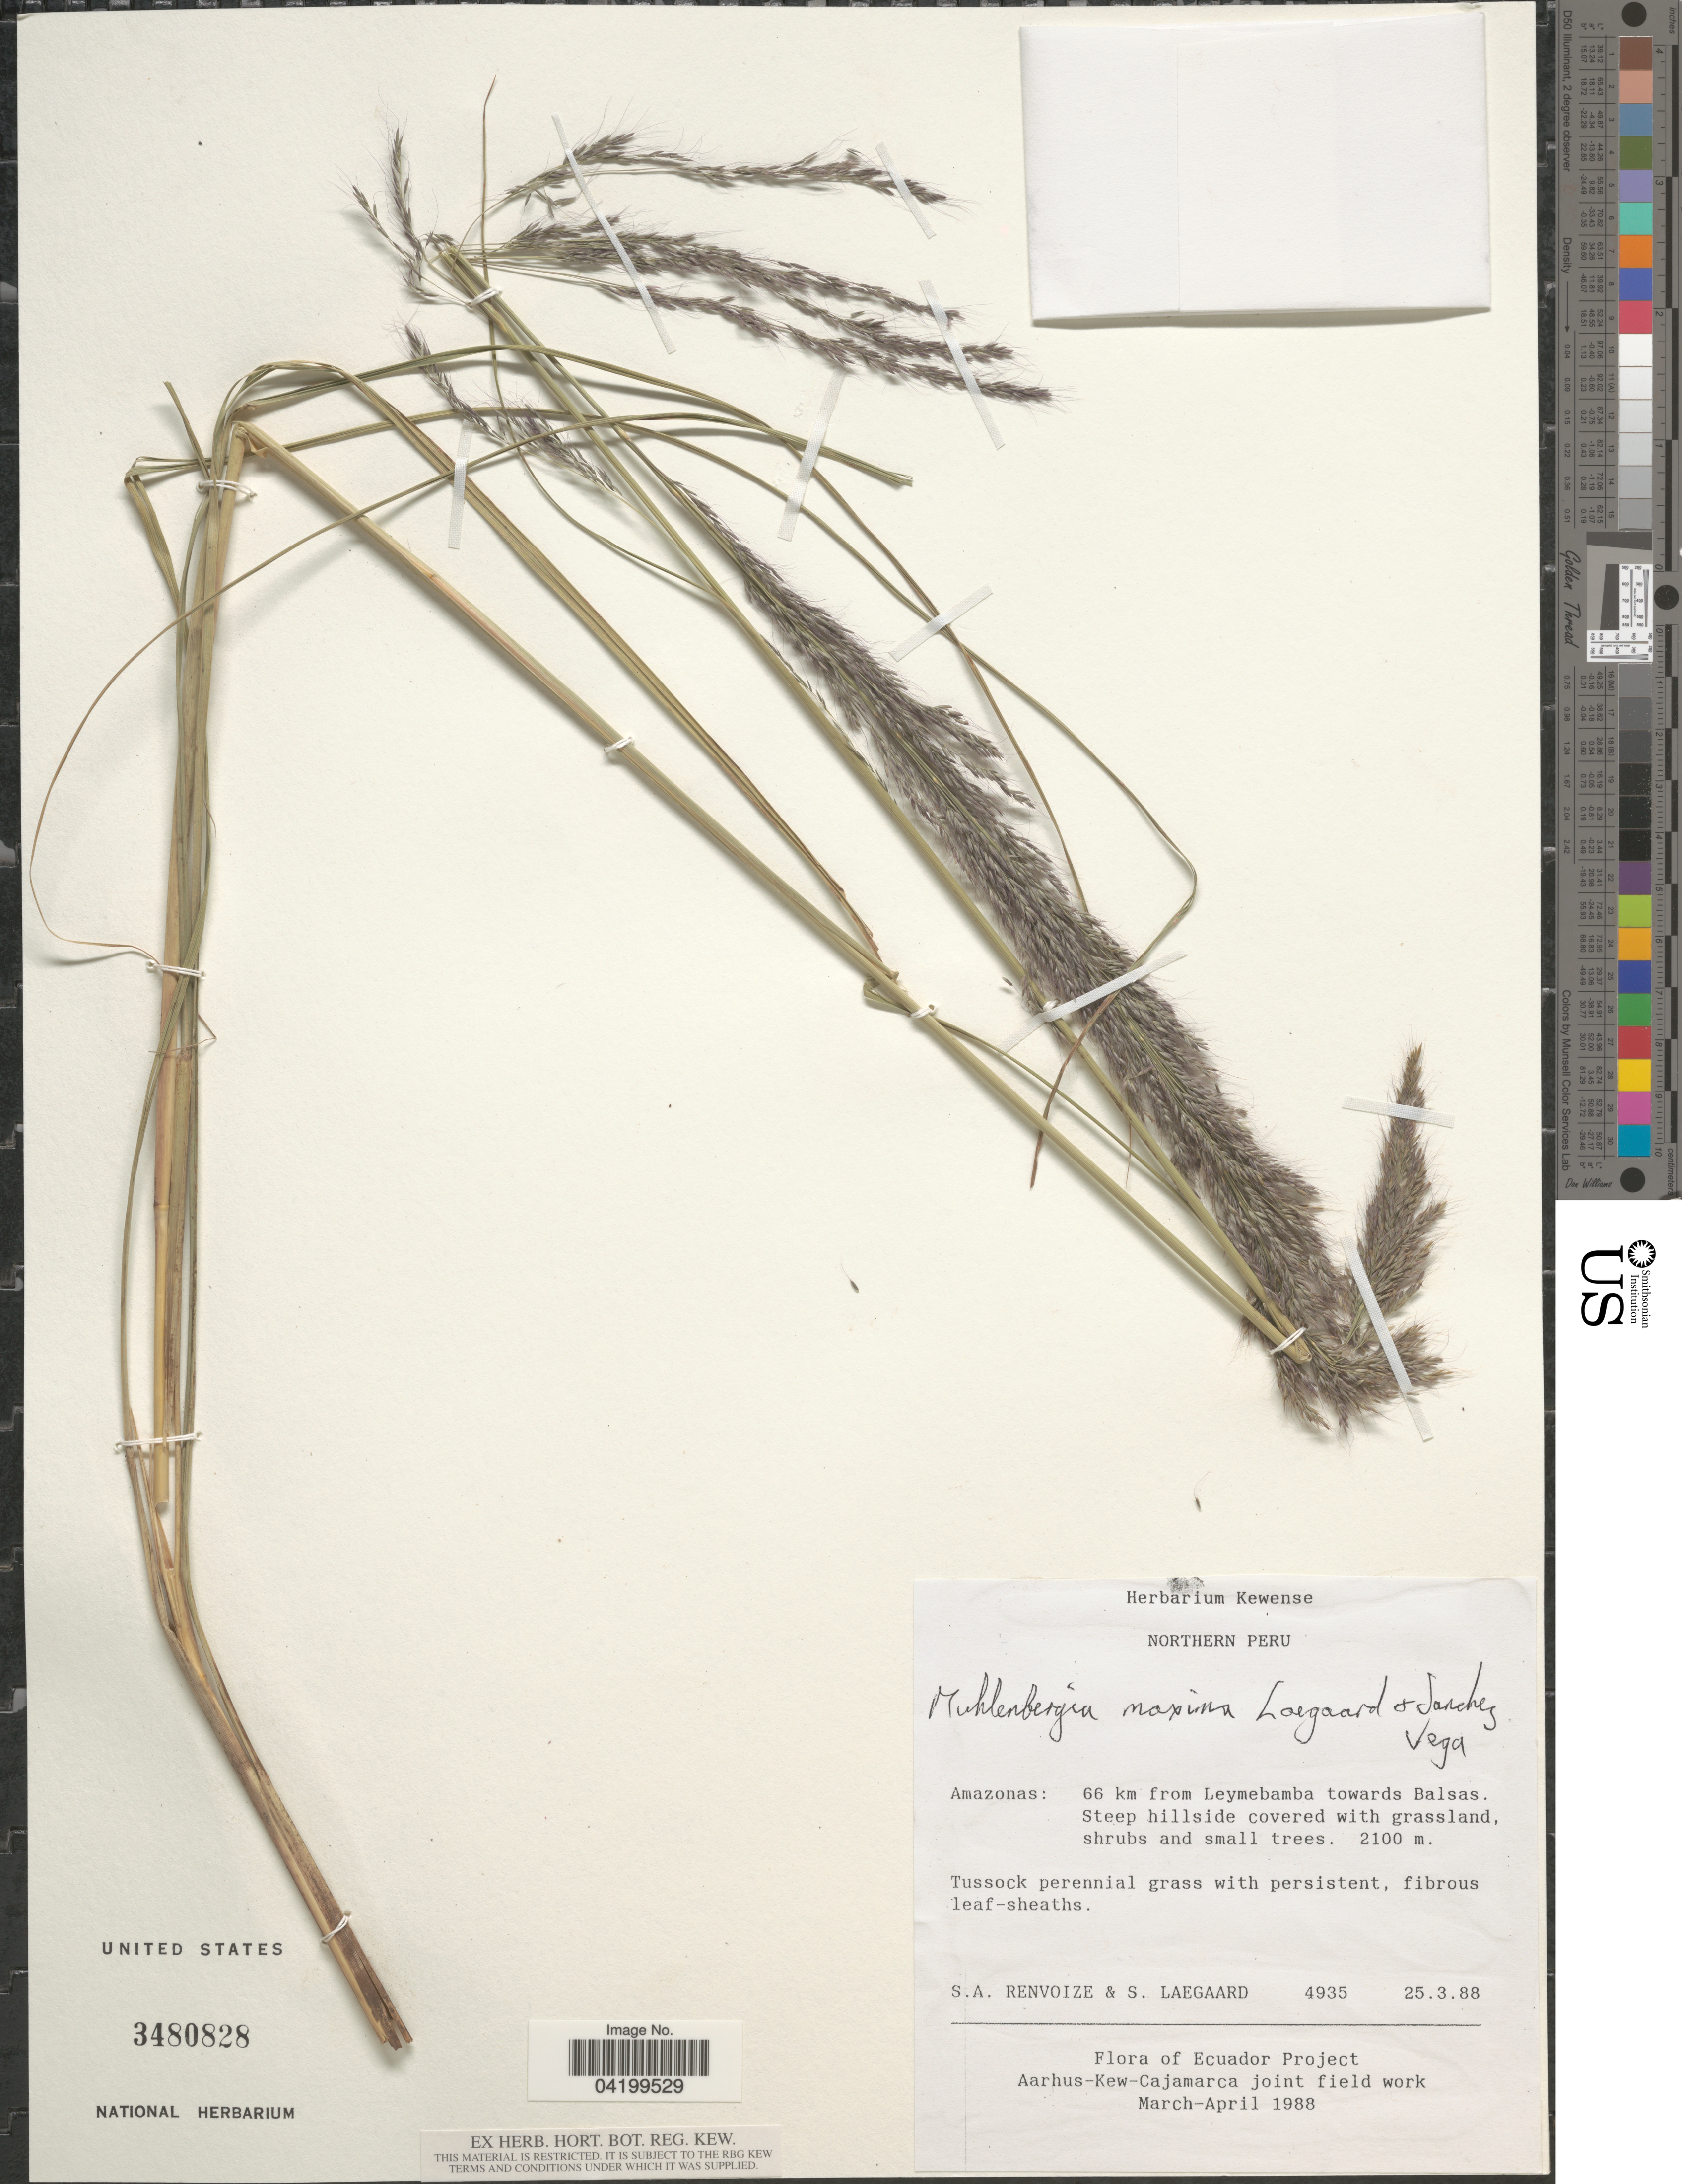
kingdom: Plantae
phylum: Tracheophyta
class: Liliopsida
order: Poales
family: Poaceae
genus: Muhlenbergia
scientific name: Muhlenbergia maxima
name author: Lægaard & Sánchez Vega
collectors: S. A. Renvoize & S. Lægaard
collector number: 4935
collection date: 1988-03-25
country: Peru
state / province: Amazonas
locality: Northern Peru. 66 km from Leymebamba towards Balsas. Ecuador Project Aarhus-Kew-Cajamarca joint field work March-April 1988.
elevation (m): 2100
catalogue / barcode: US 3480828